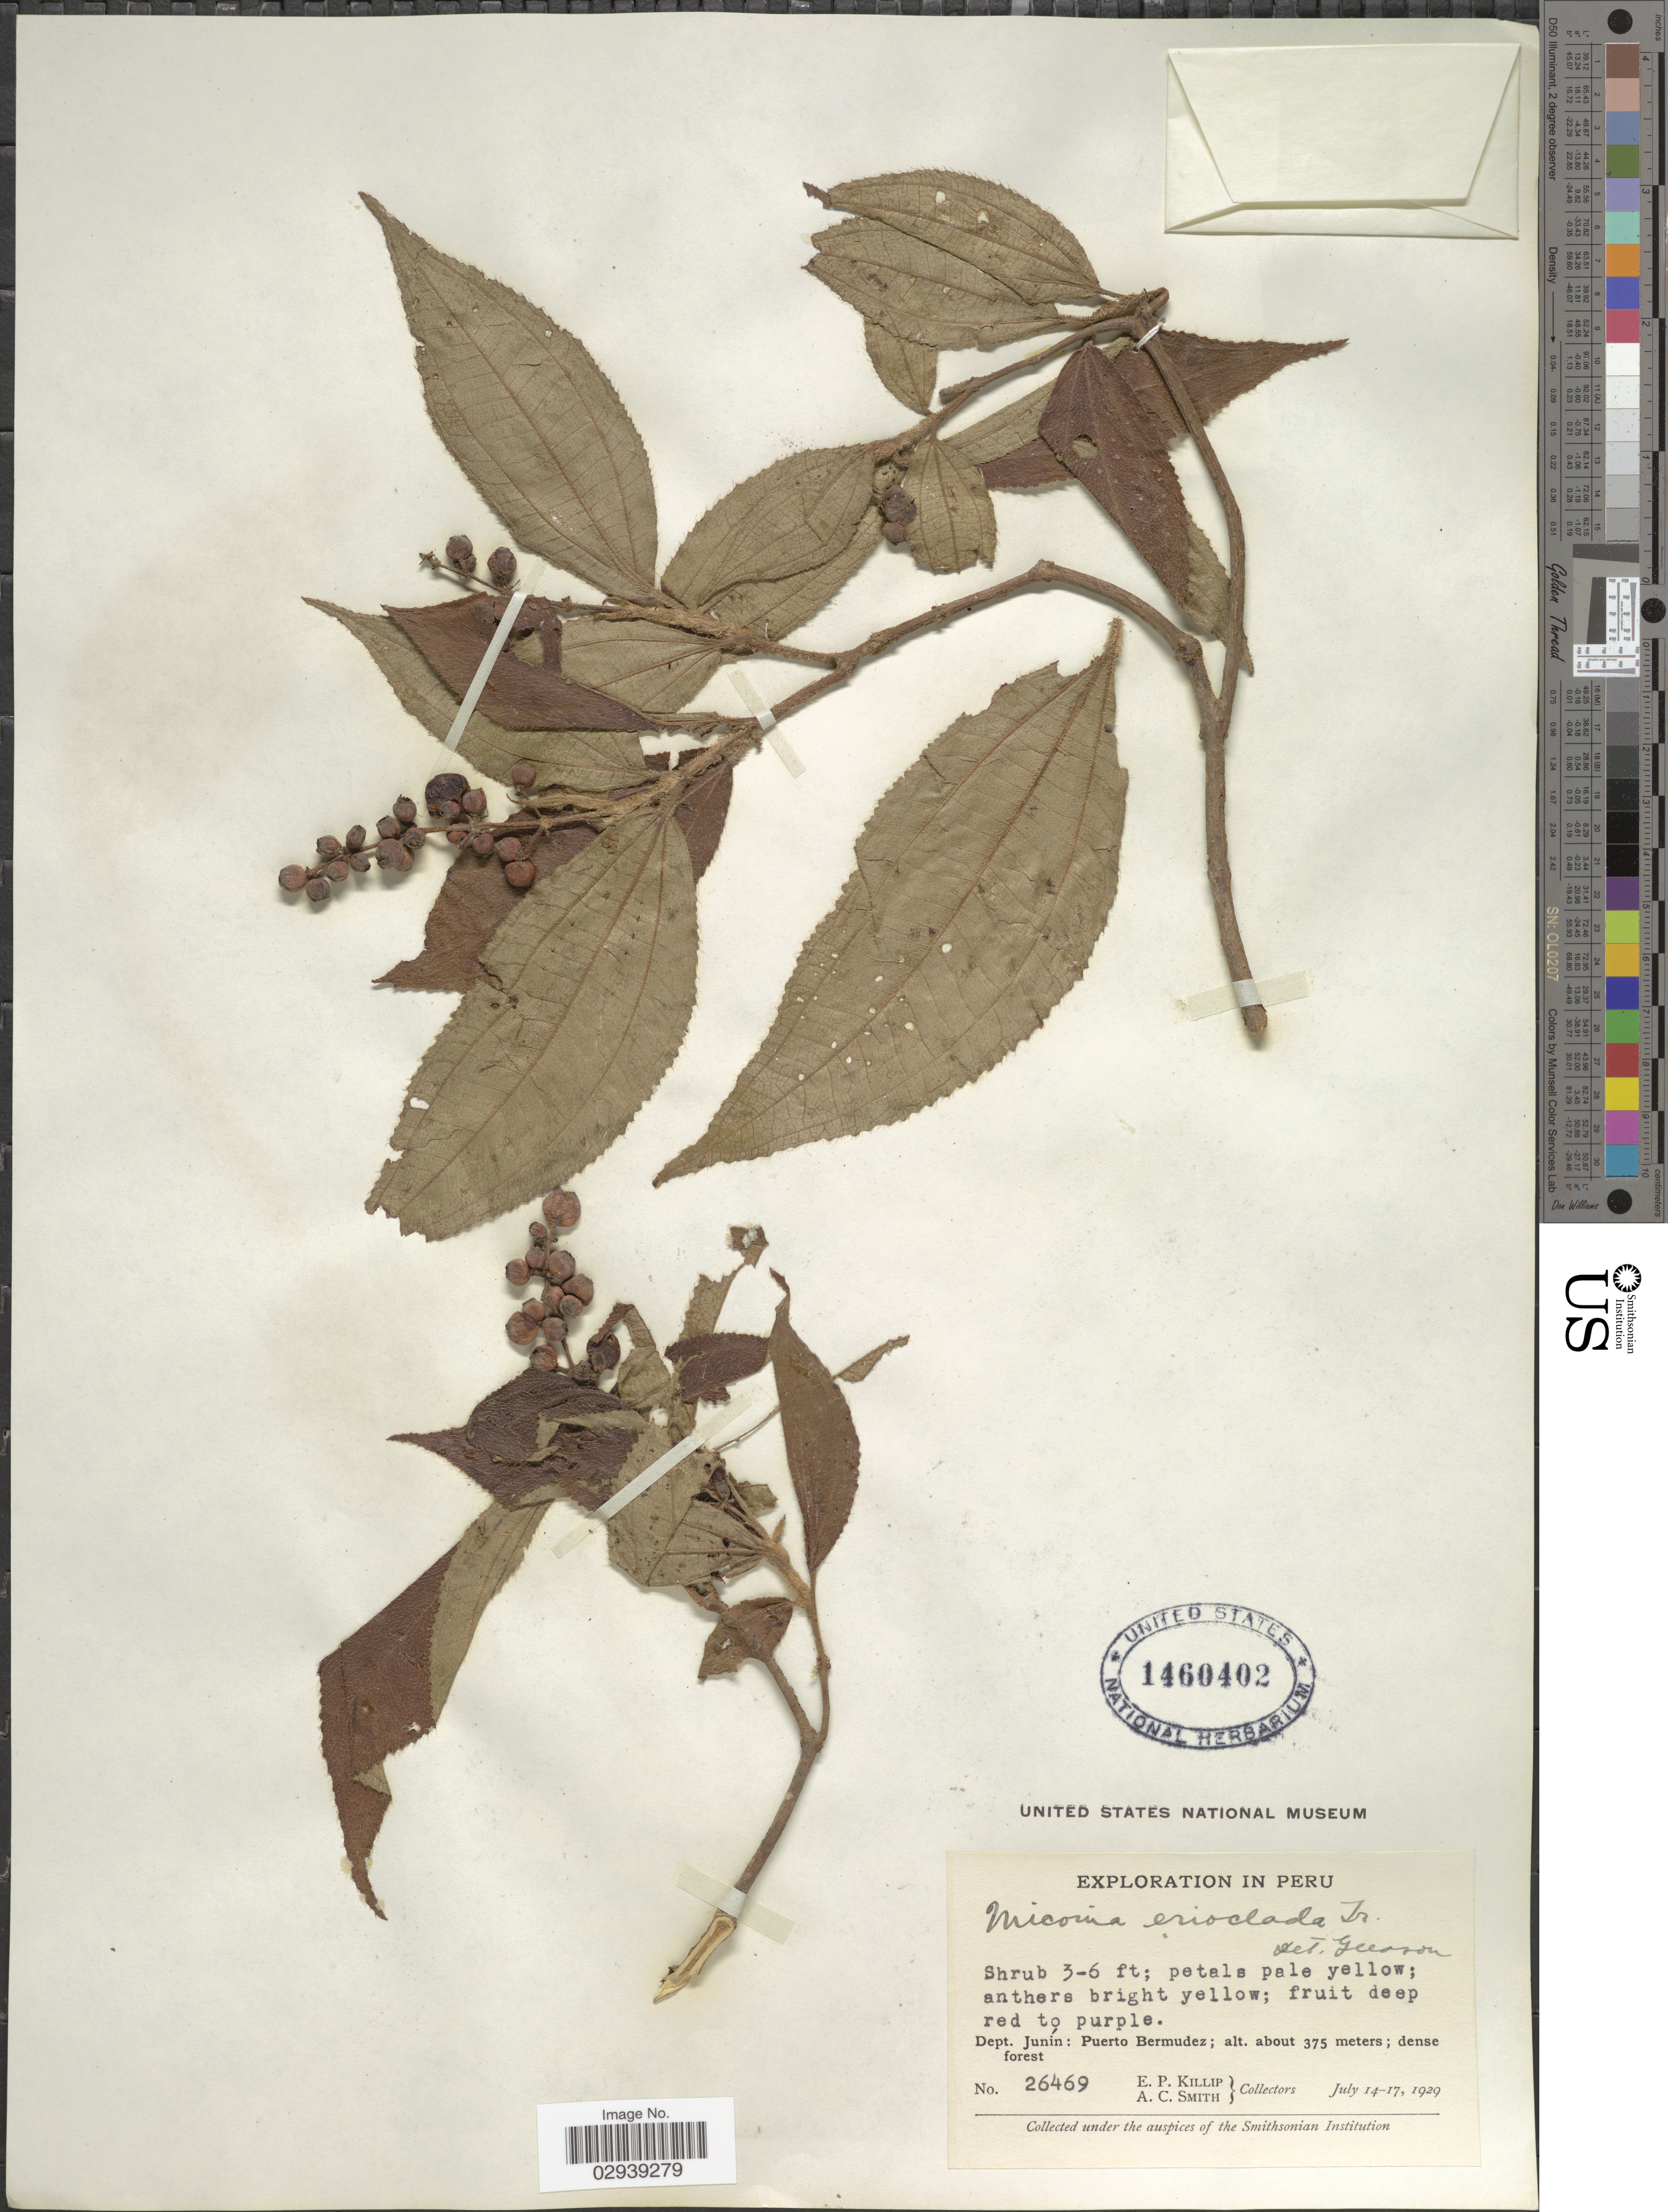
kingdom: Plantae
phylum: Tracheophyta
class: Magnoliopsida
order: Myrtales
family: Melastomataceae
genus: Miconia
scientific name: Miconia erioclada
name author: Triana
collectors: E. P. Killip & A. C. Smith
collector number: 26469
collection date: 1929-07-14/1929-07-17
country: Peru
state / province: Junín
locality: Dept. Junín: Puerto Bermudez.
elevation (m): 375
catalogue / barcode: US 1460402